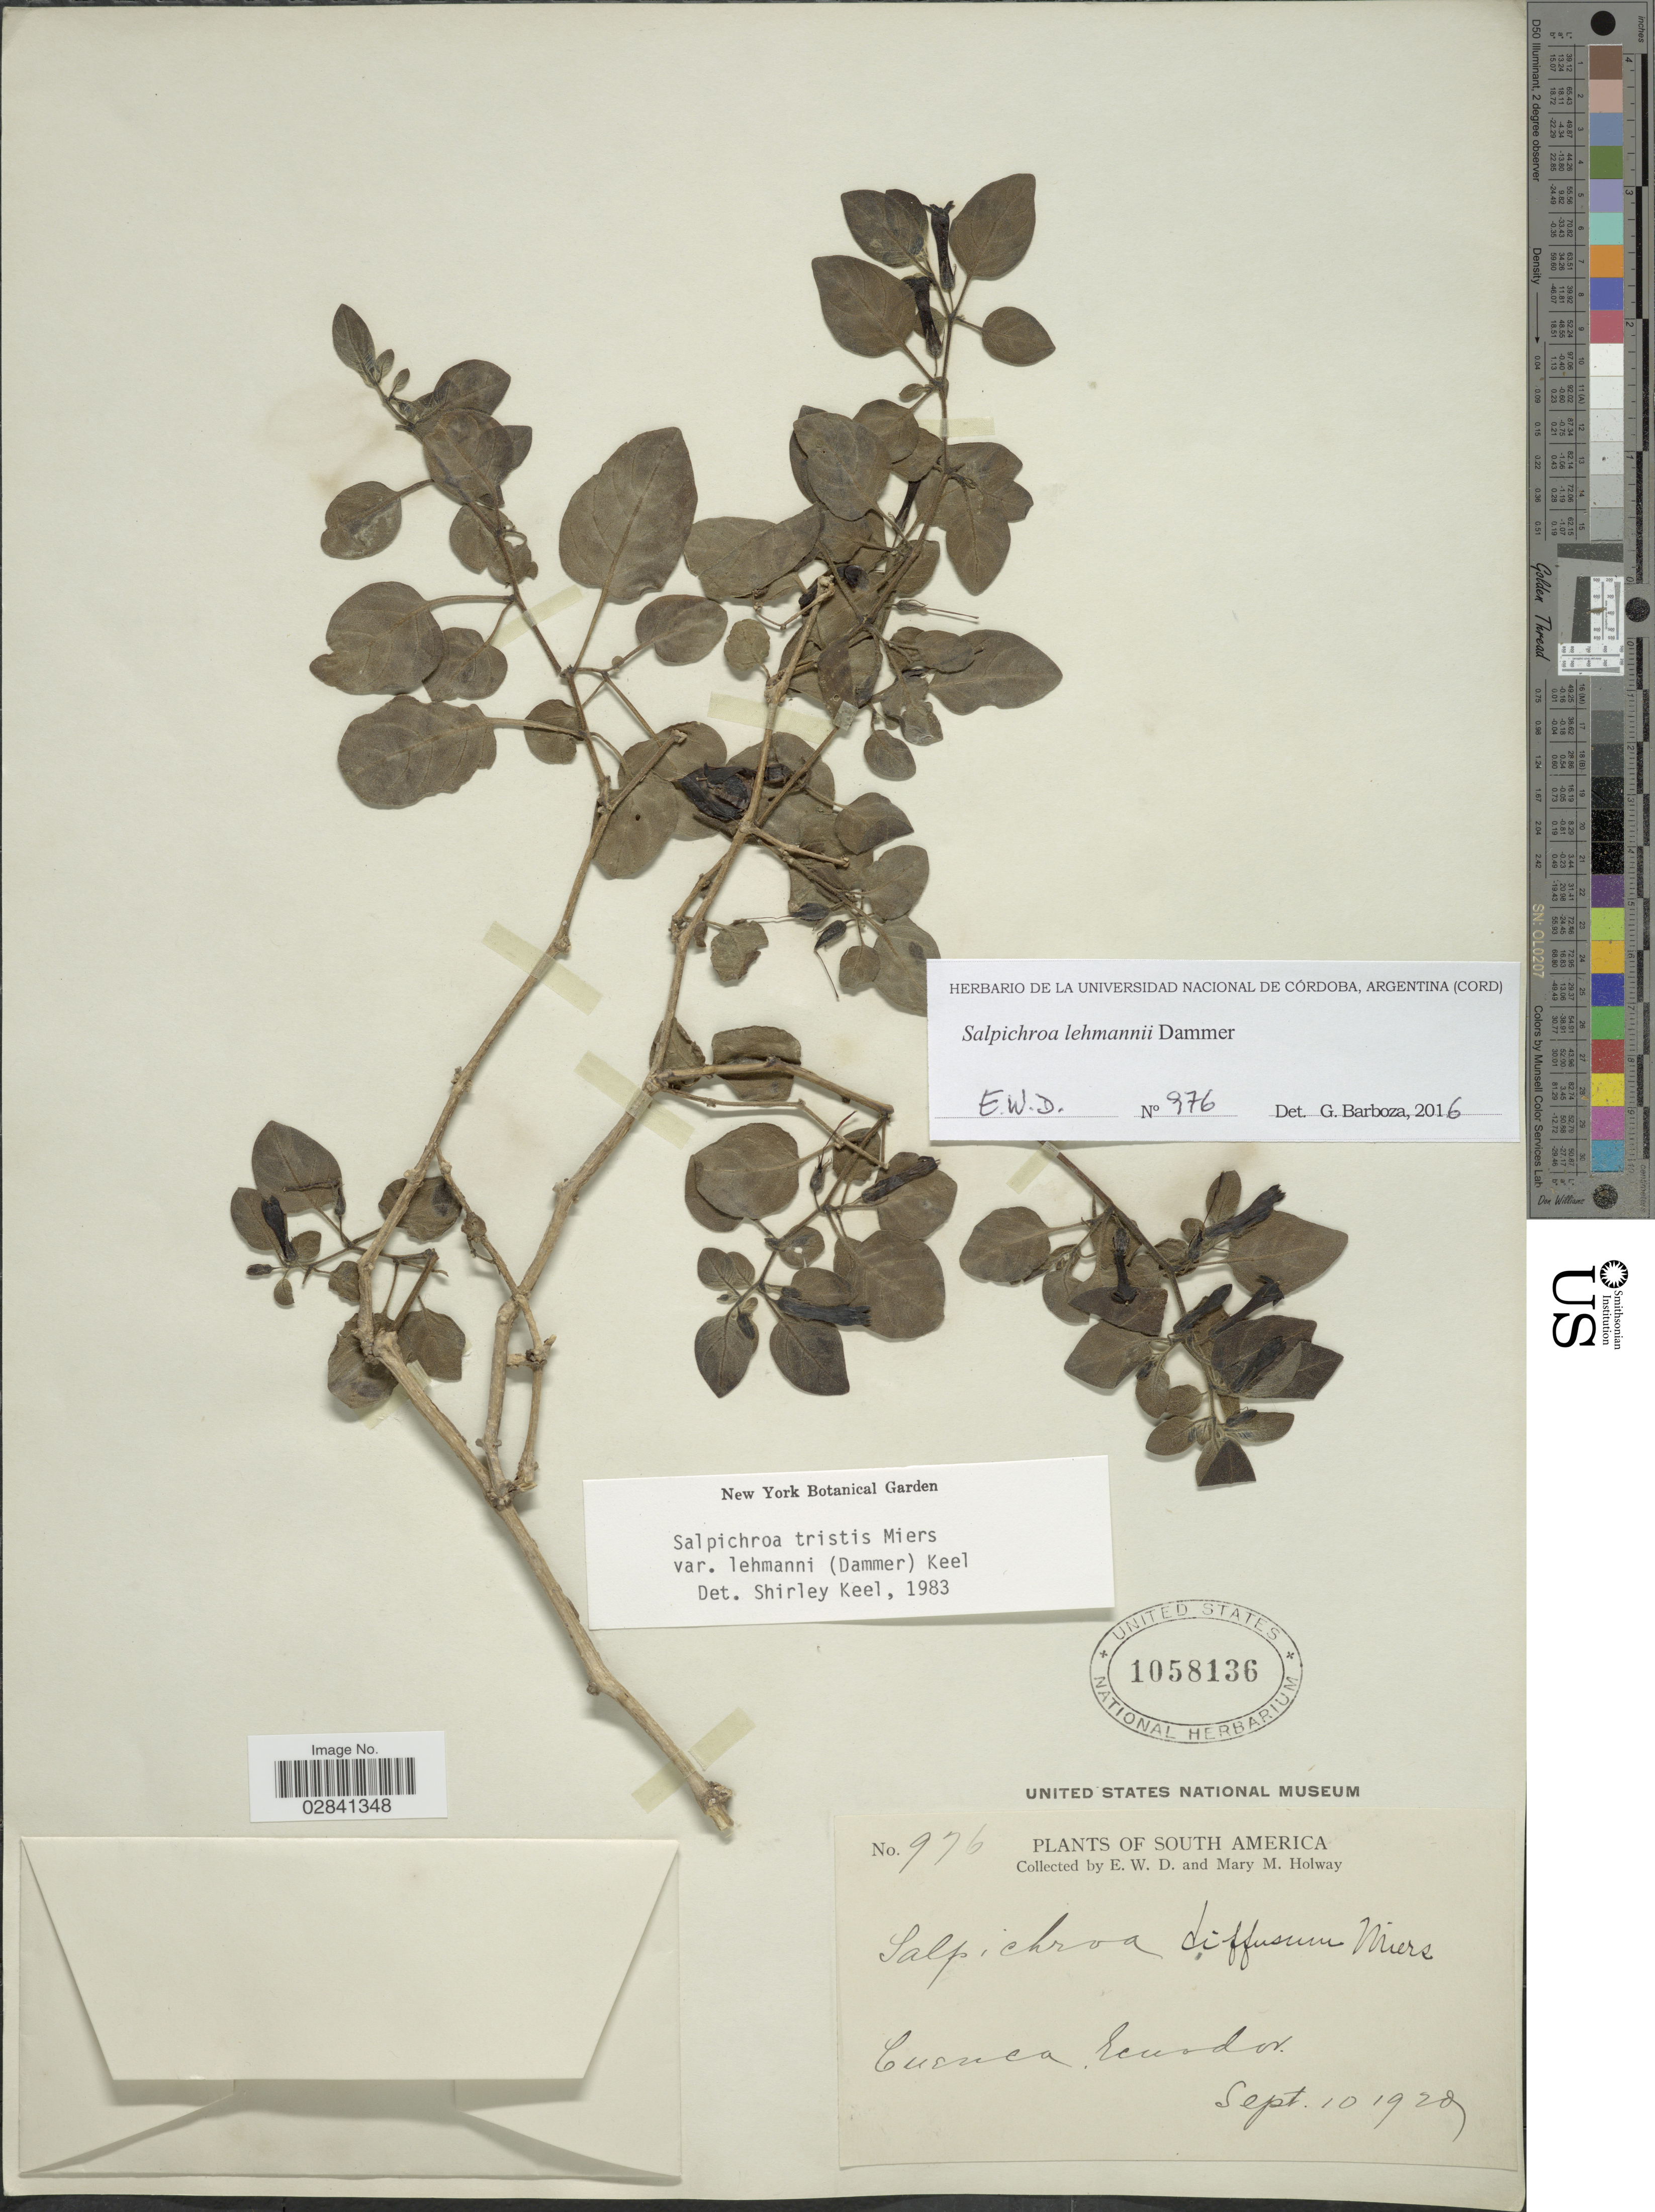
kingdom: Plantae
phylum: Tracheophyta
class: Magnoliopsida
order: Solanales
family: Solanaceae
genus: Salpichroa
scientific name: Salpichroa tristis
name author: Walp.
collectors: E. W. D. Holway & M. M. Holway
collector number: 976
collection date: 1929-09-10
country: Ecuador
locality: Cuenca.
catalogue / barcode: US 1058136